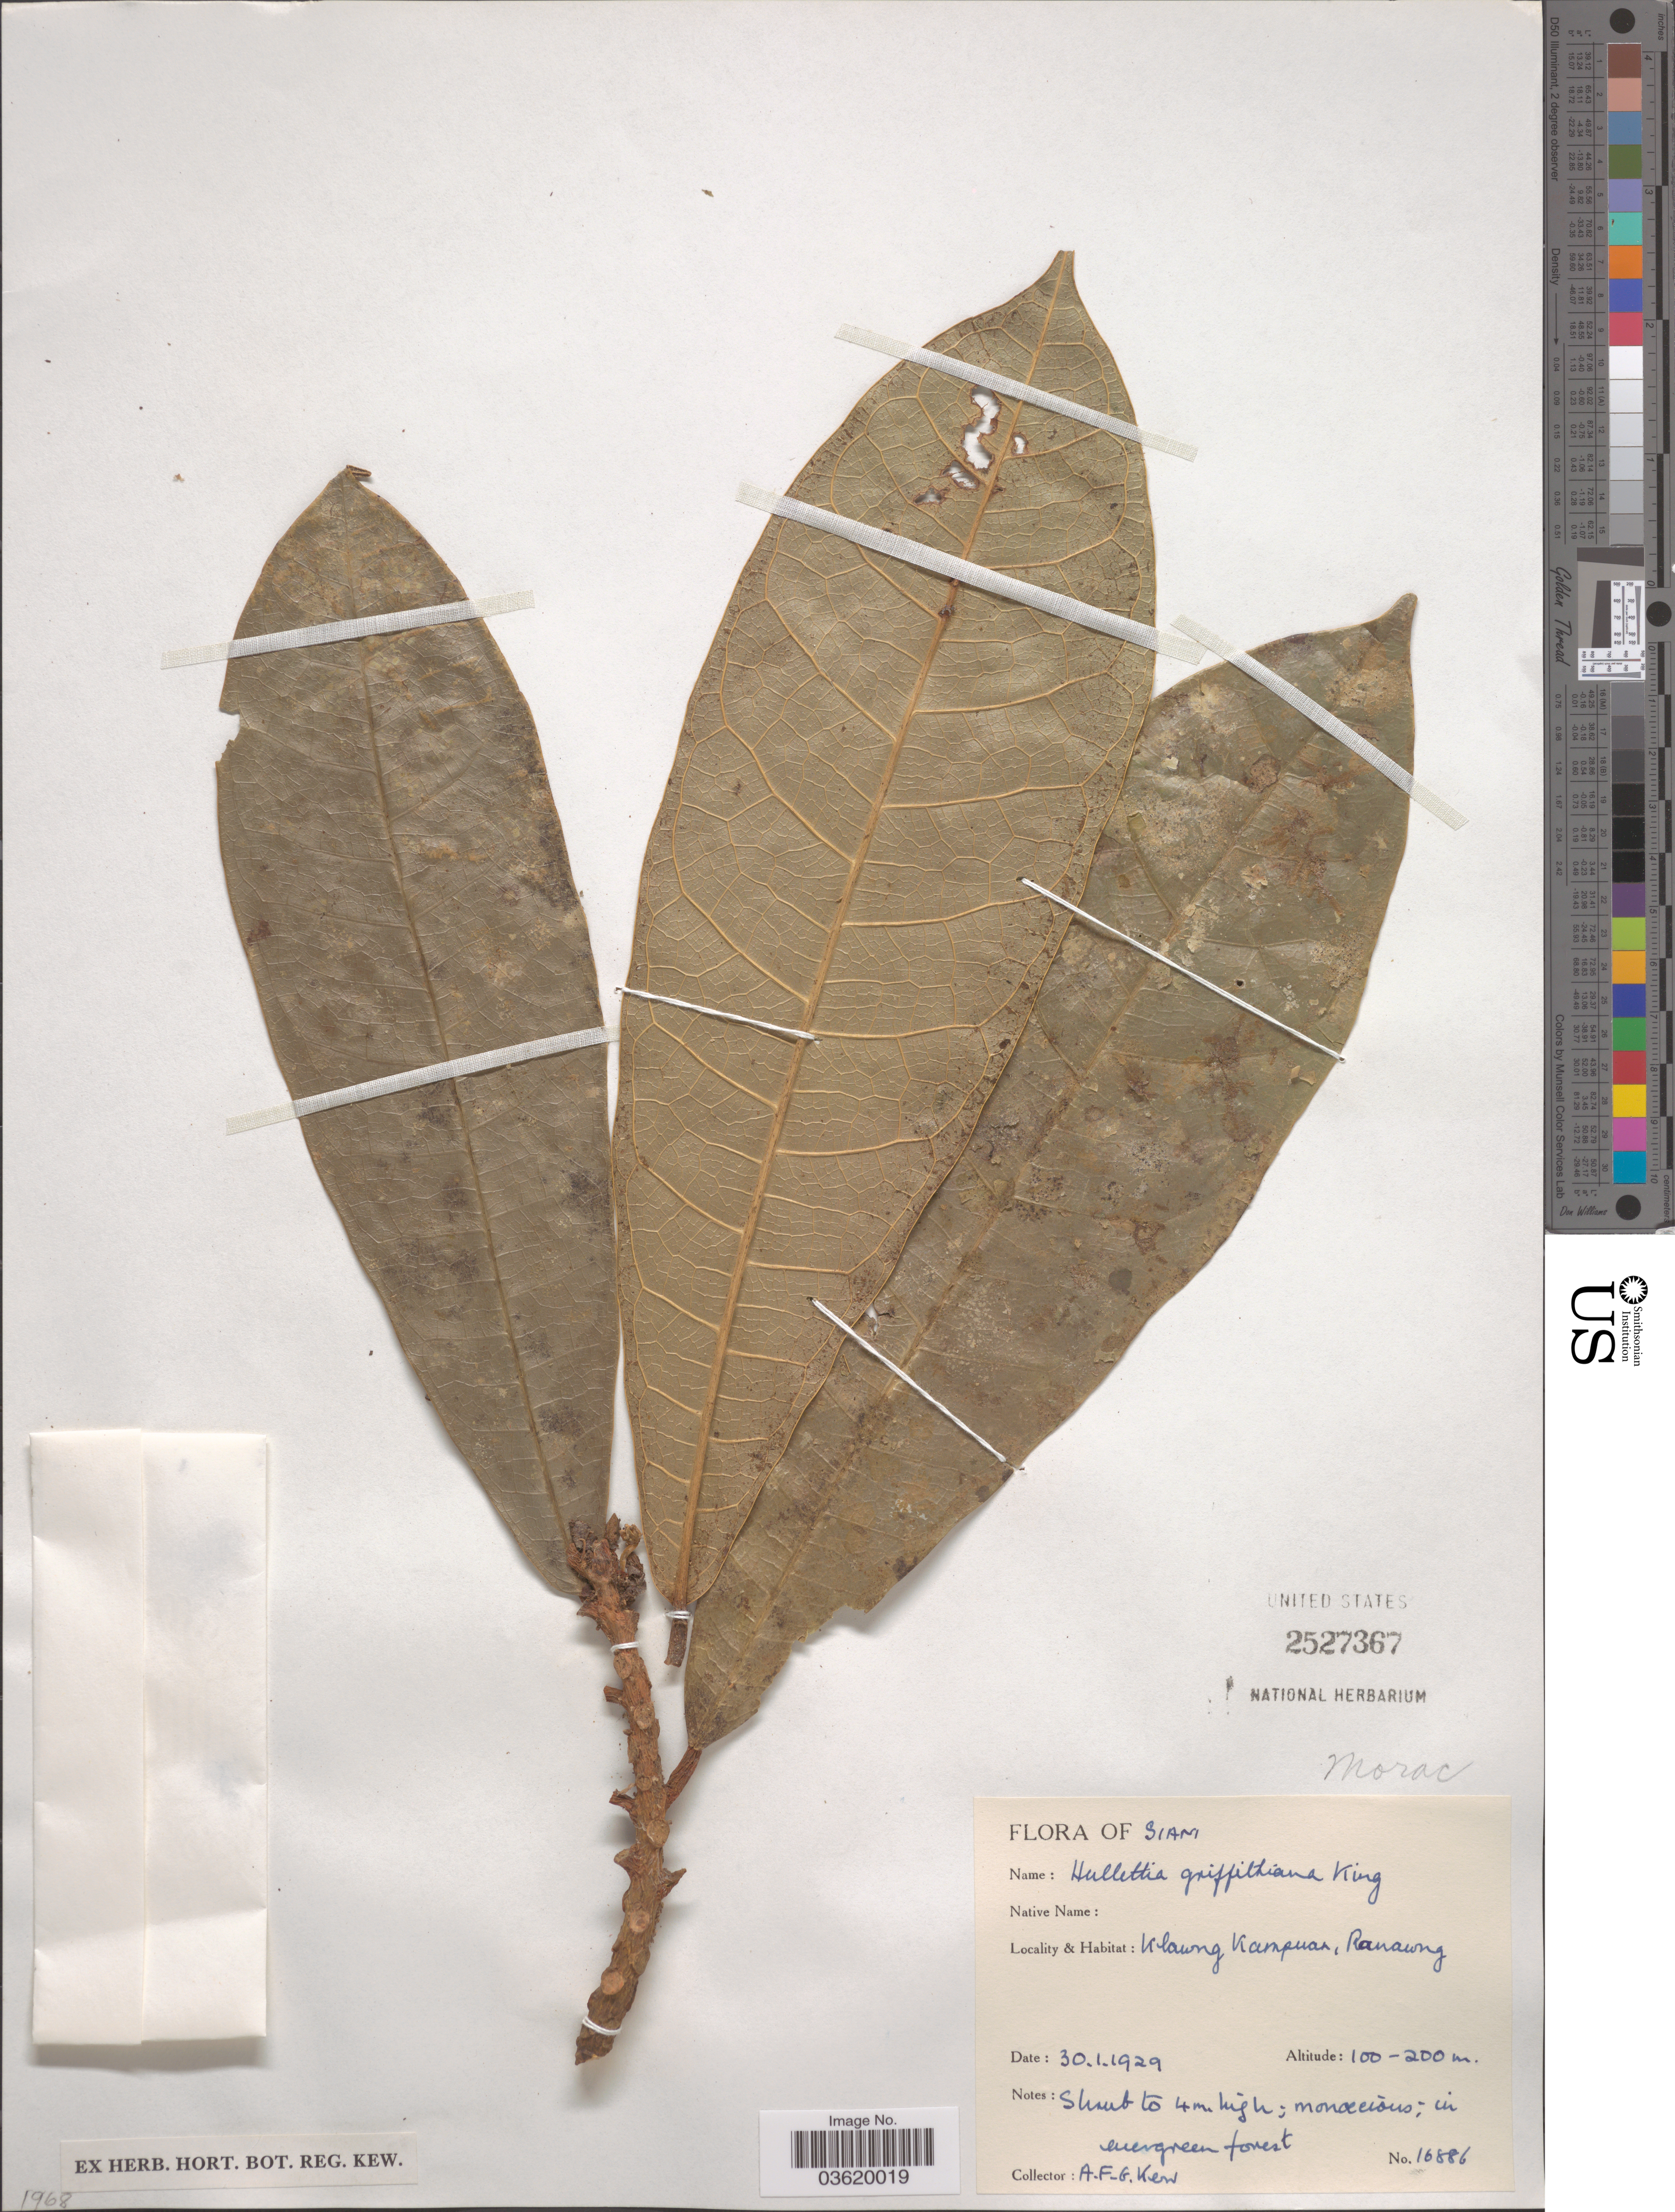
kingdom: Plantae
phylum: Tracheophyta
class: Magnoliopsida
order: Rosales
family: Moraceae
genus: Hullettia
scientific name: Hullettia griffithiana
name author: King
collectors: A. F. G. Kerr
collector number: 16886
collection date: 1929-01-30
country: Thailand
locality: Siam. Klawng Kampuar, Ranawng.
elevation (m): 100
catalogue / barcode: US 2527367